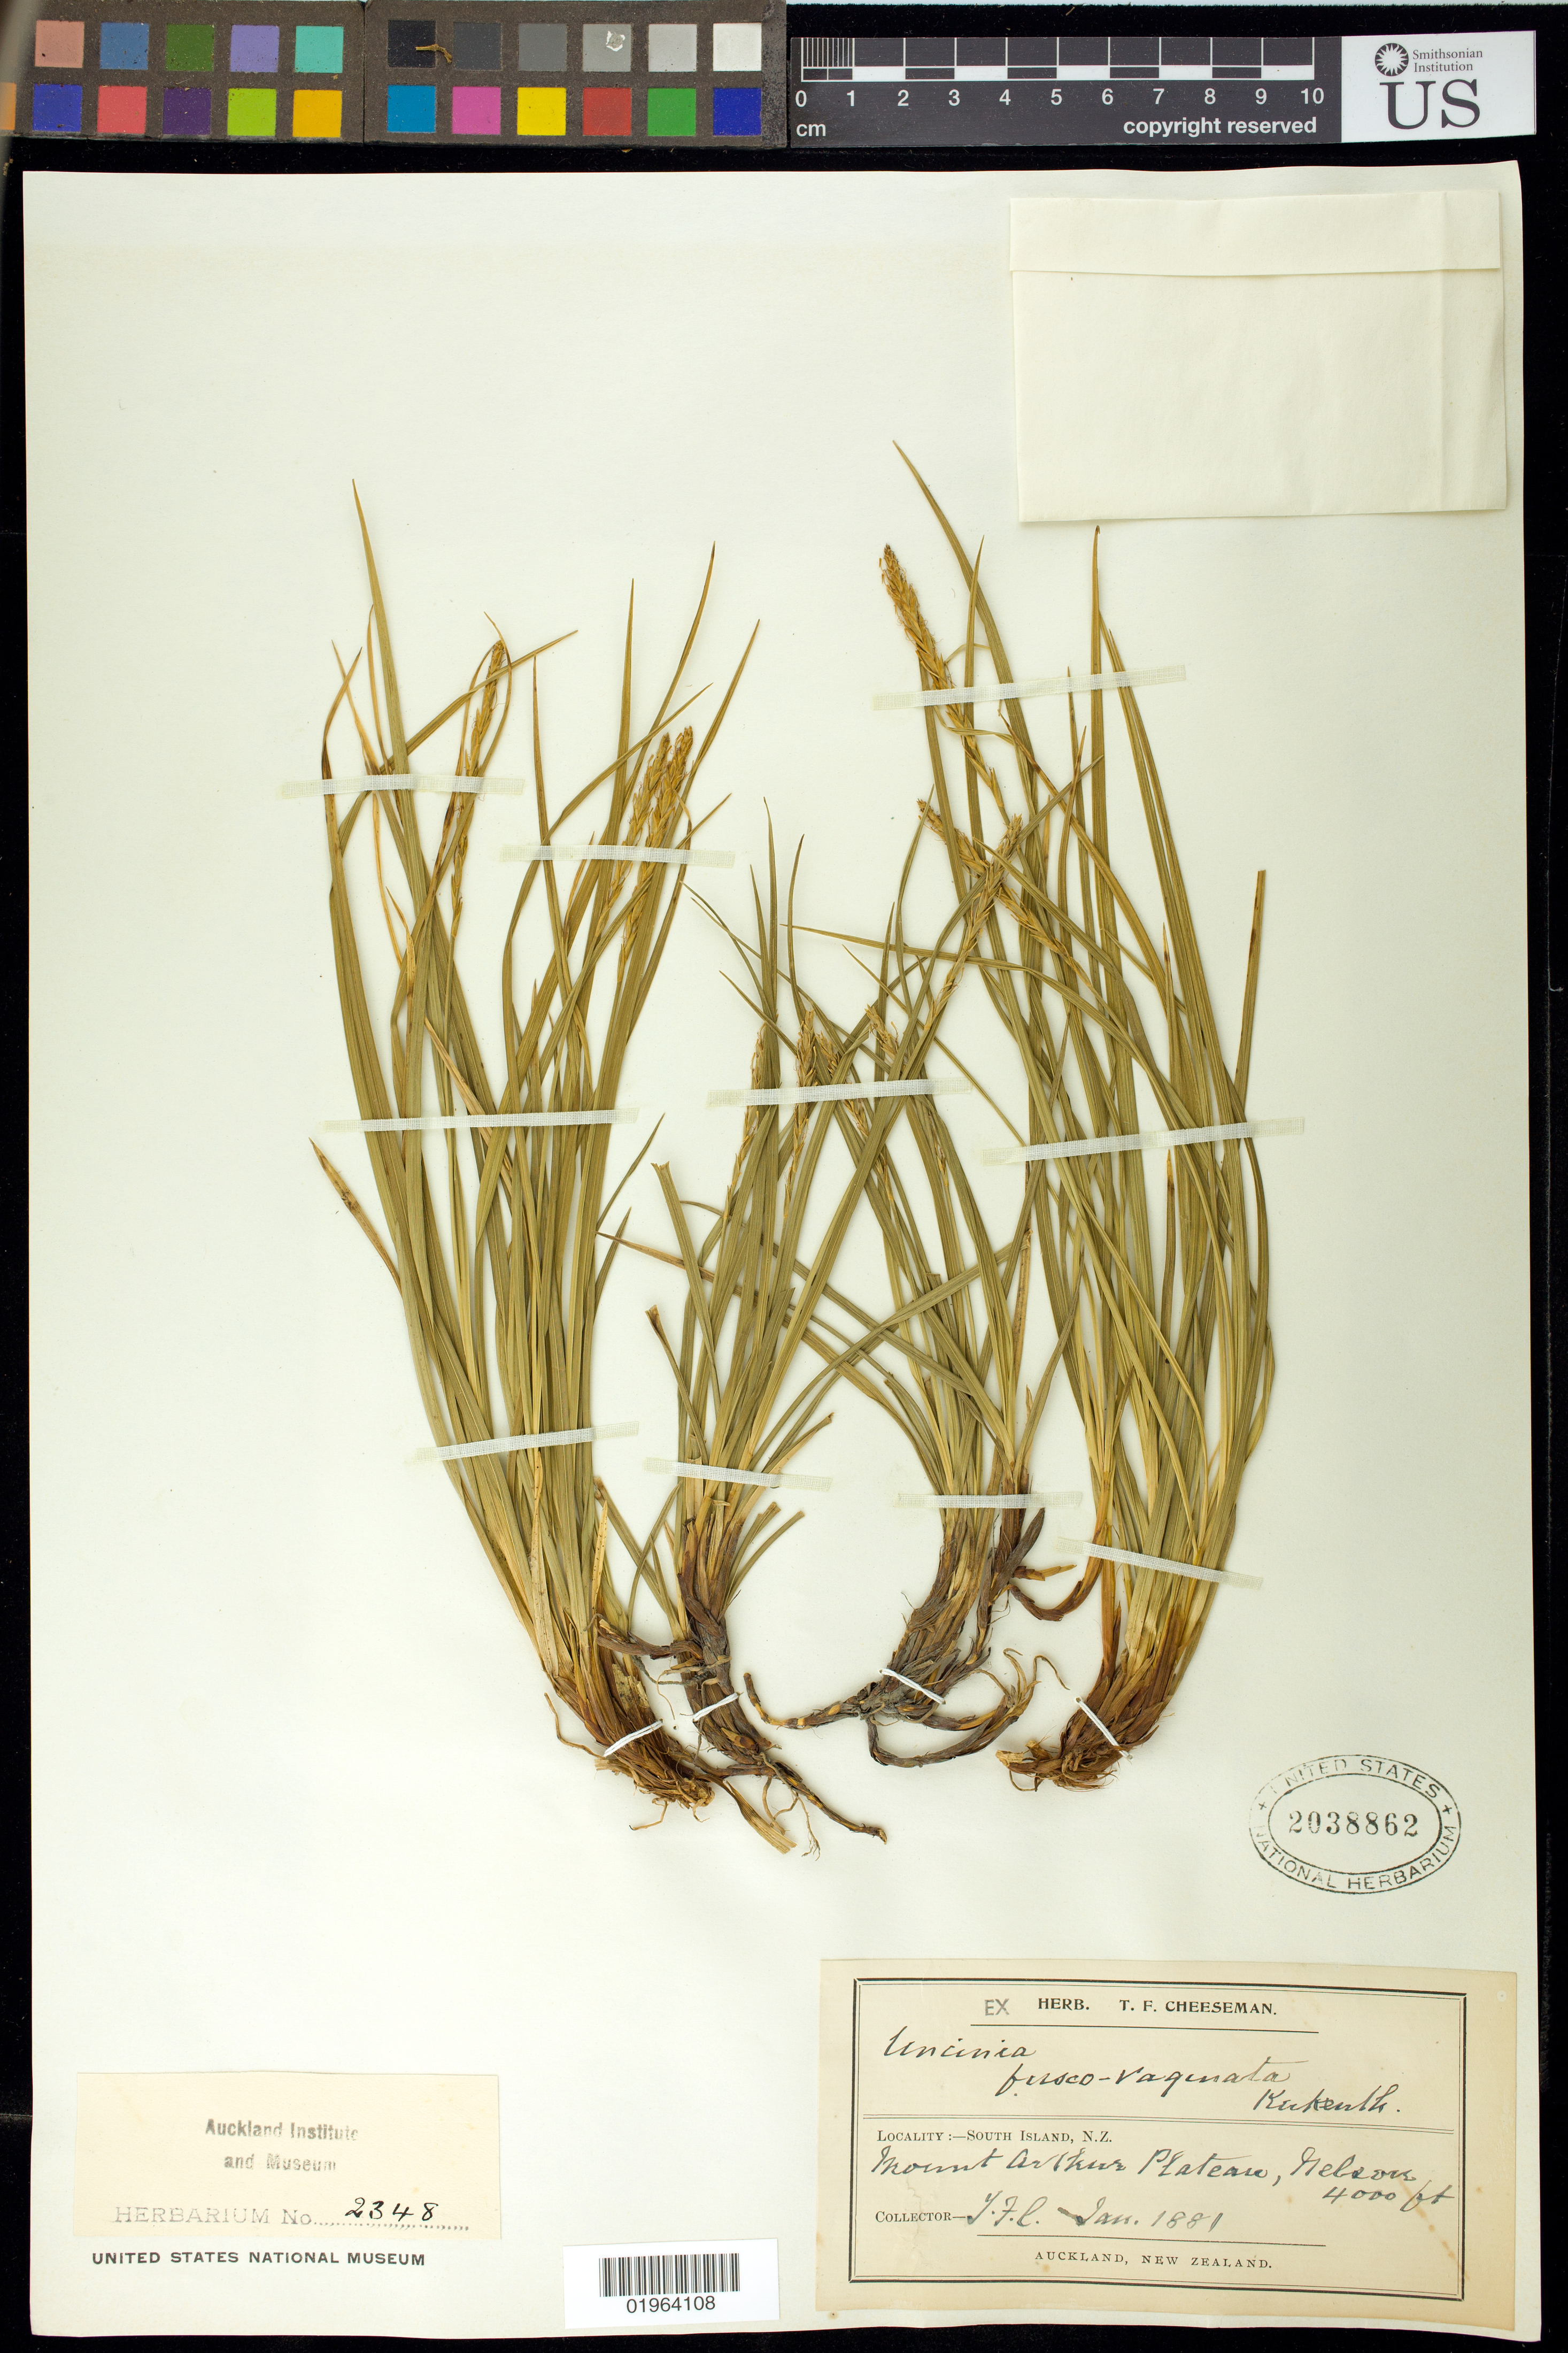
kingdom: Plantae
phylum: Tracheophyta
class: Liliopsida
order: Poales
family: Cyperaceae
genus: Carex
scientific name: Carex penalpina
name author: K.A. Ford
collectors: T. F. Cheeseman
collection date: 1881-01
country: New Zealand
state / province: Nelson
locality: Mount Arthur Plateau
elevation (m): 1219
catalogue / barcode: US 2038862